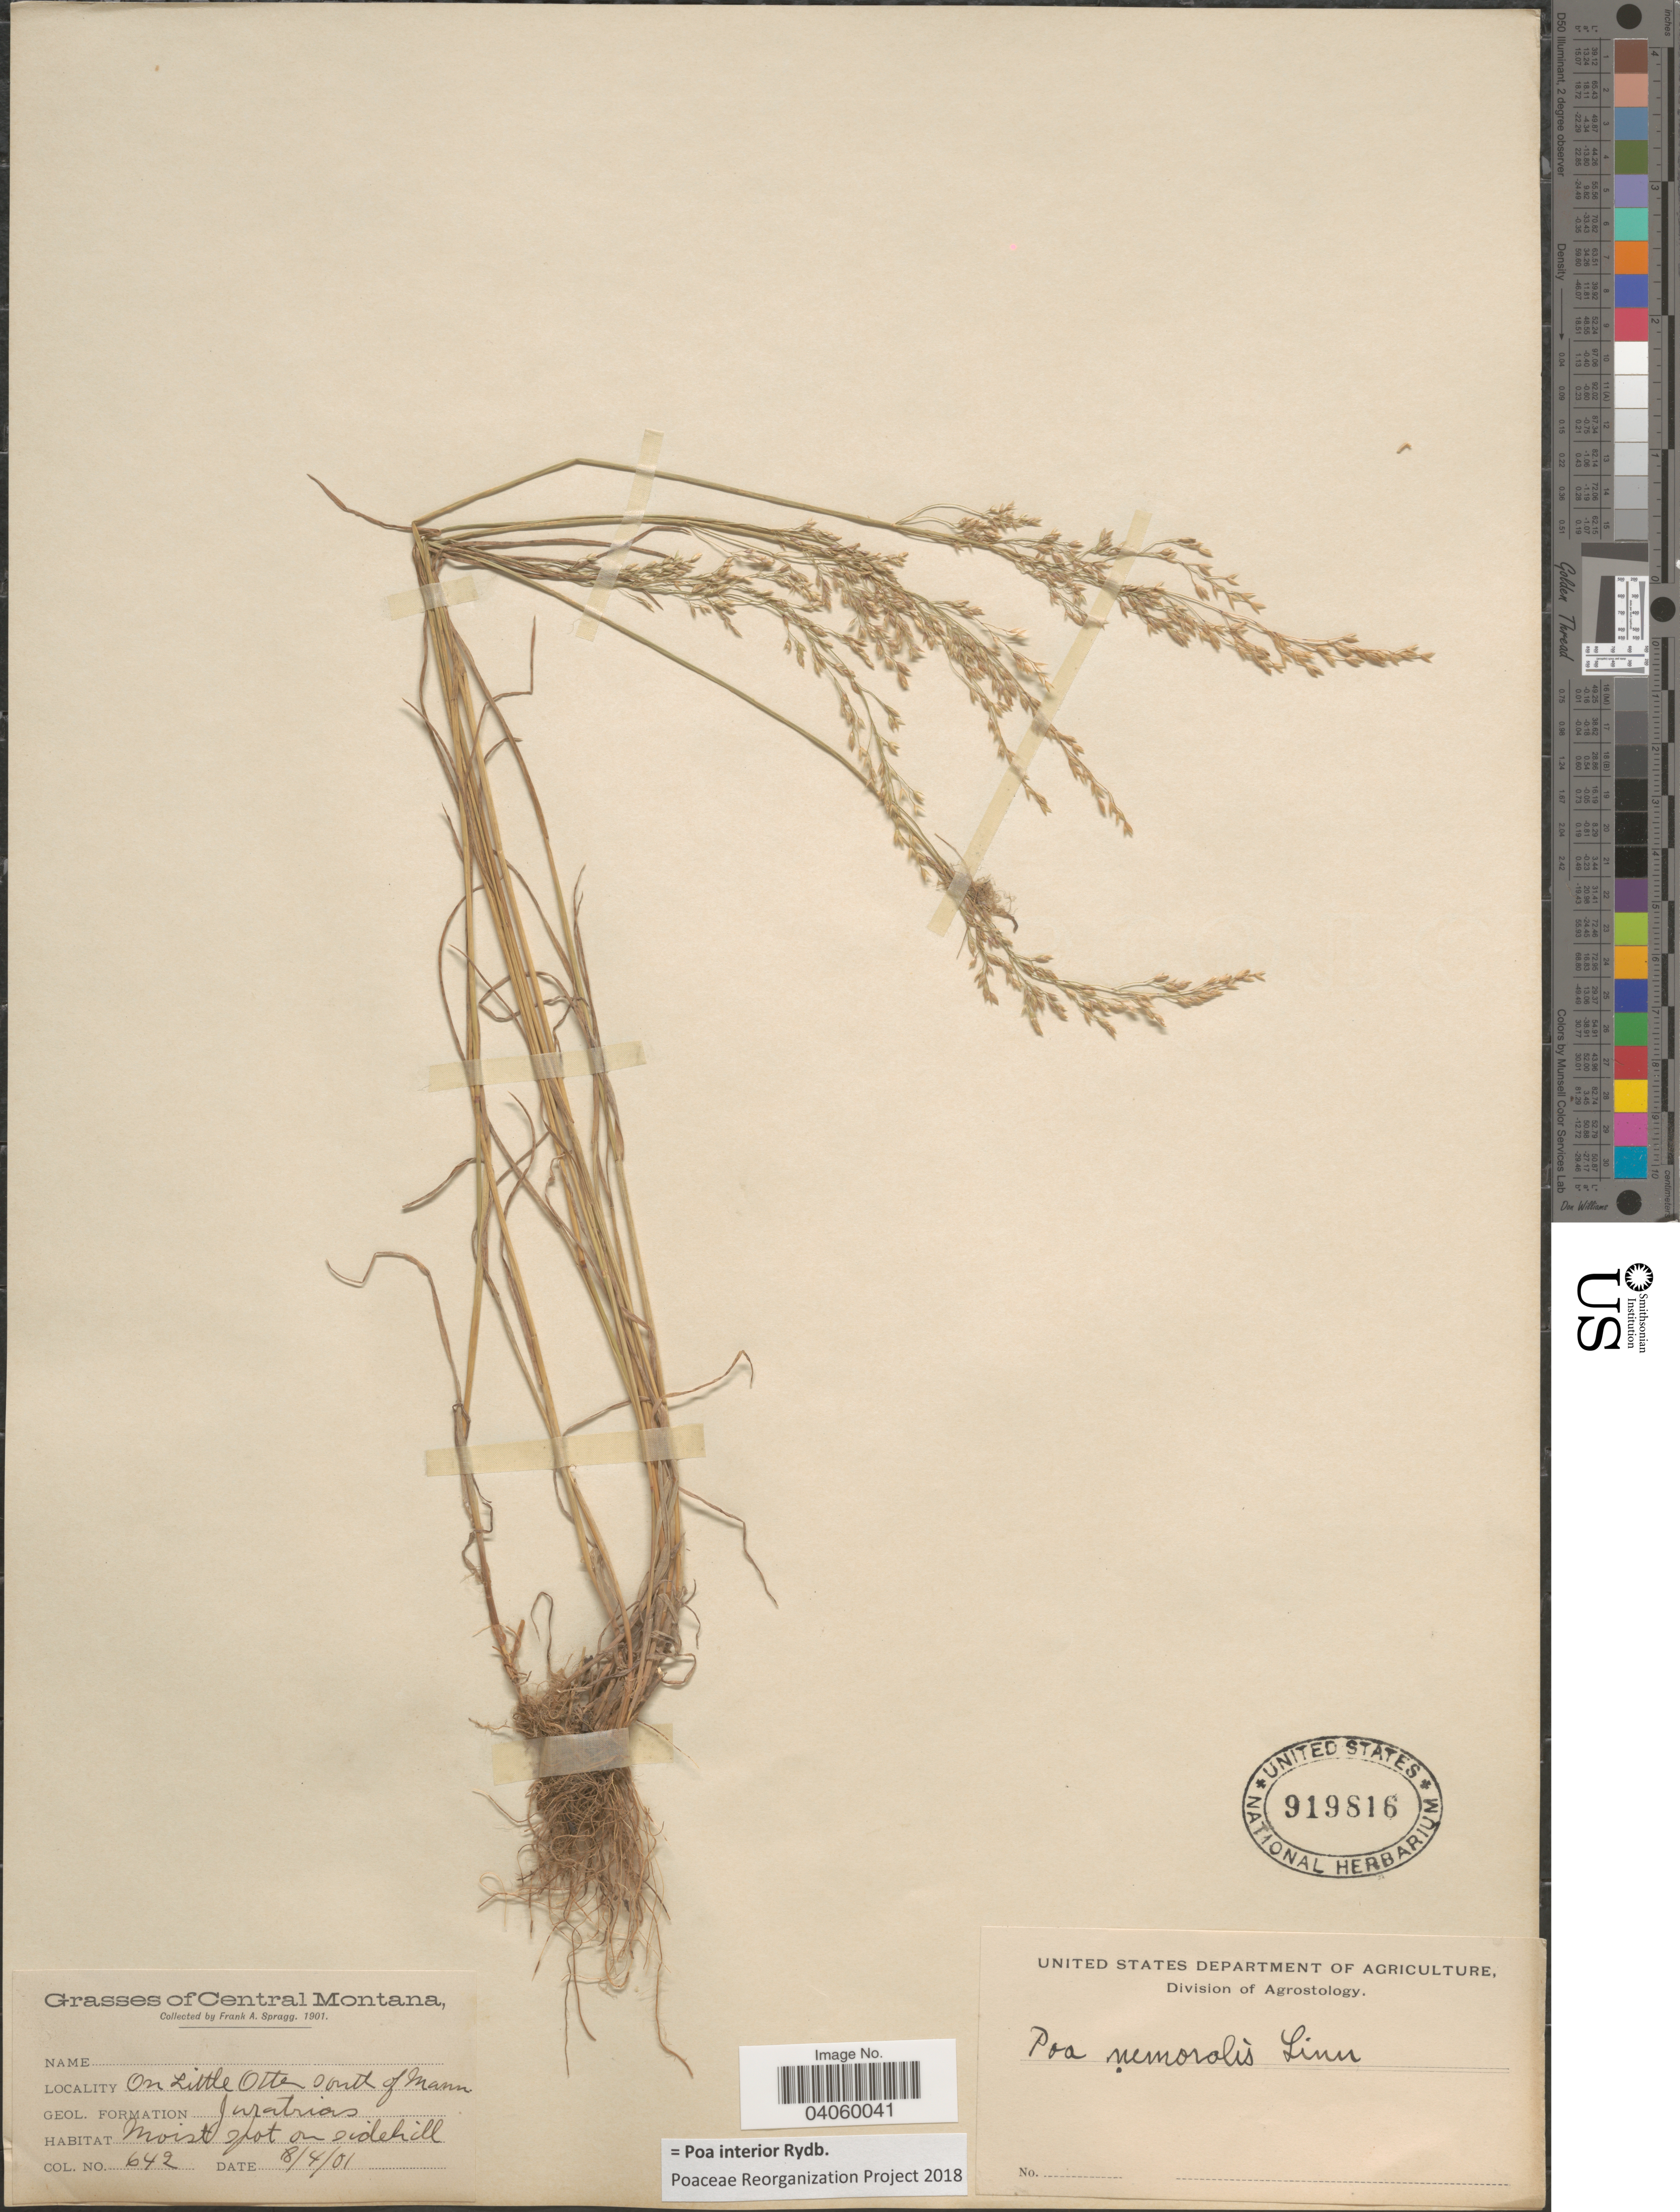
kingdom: Plantae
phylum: Tracheophyta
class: Liliopsida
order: Poales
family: Poaceae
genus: Poa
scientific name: Poa interior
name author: Rydb.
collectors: F. Spragg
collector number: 642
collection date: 1901-08-04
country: United States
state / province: Montana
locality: Central Montana. On Little Otter south of Mann.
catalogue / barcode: US 919816